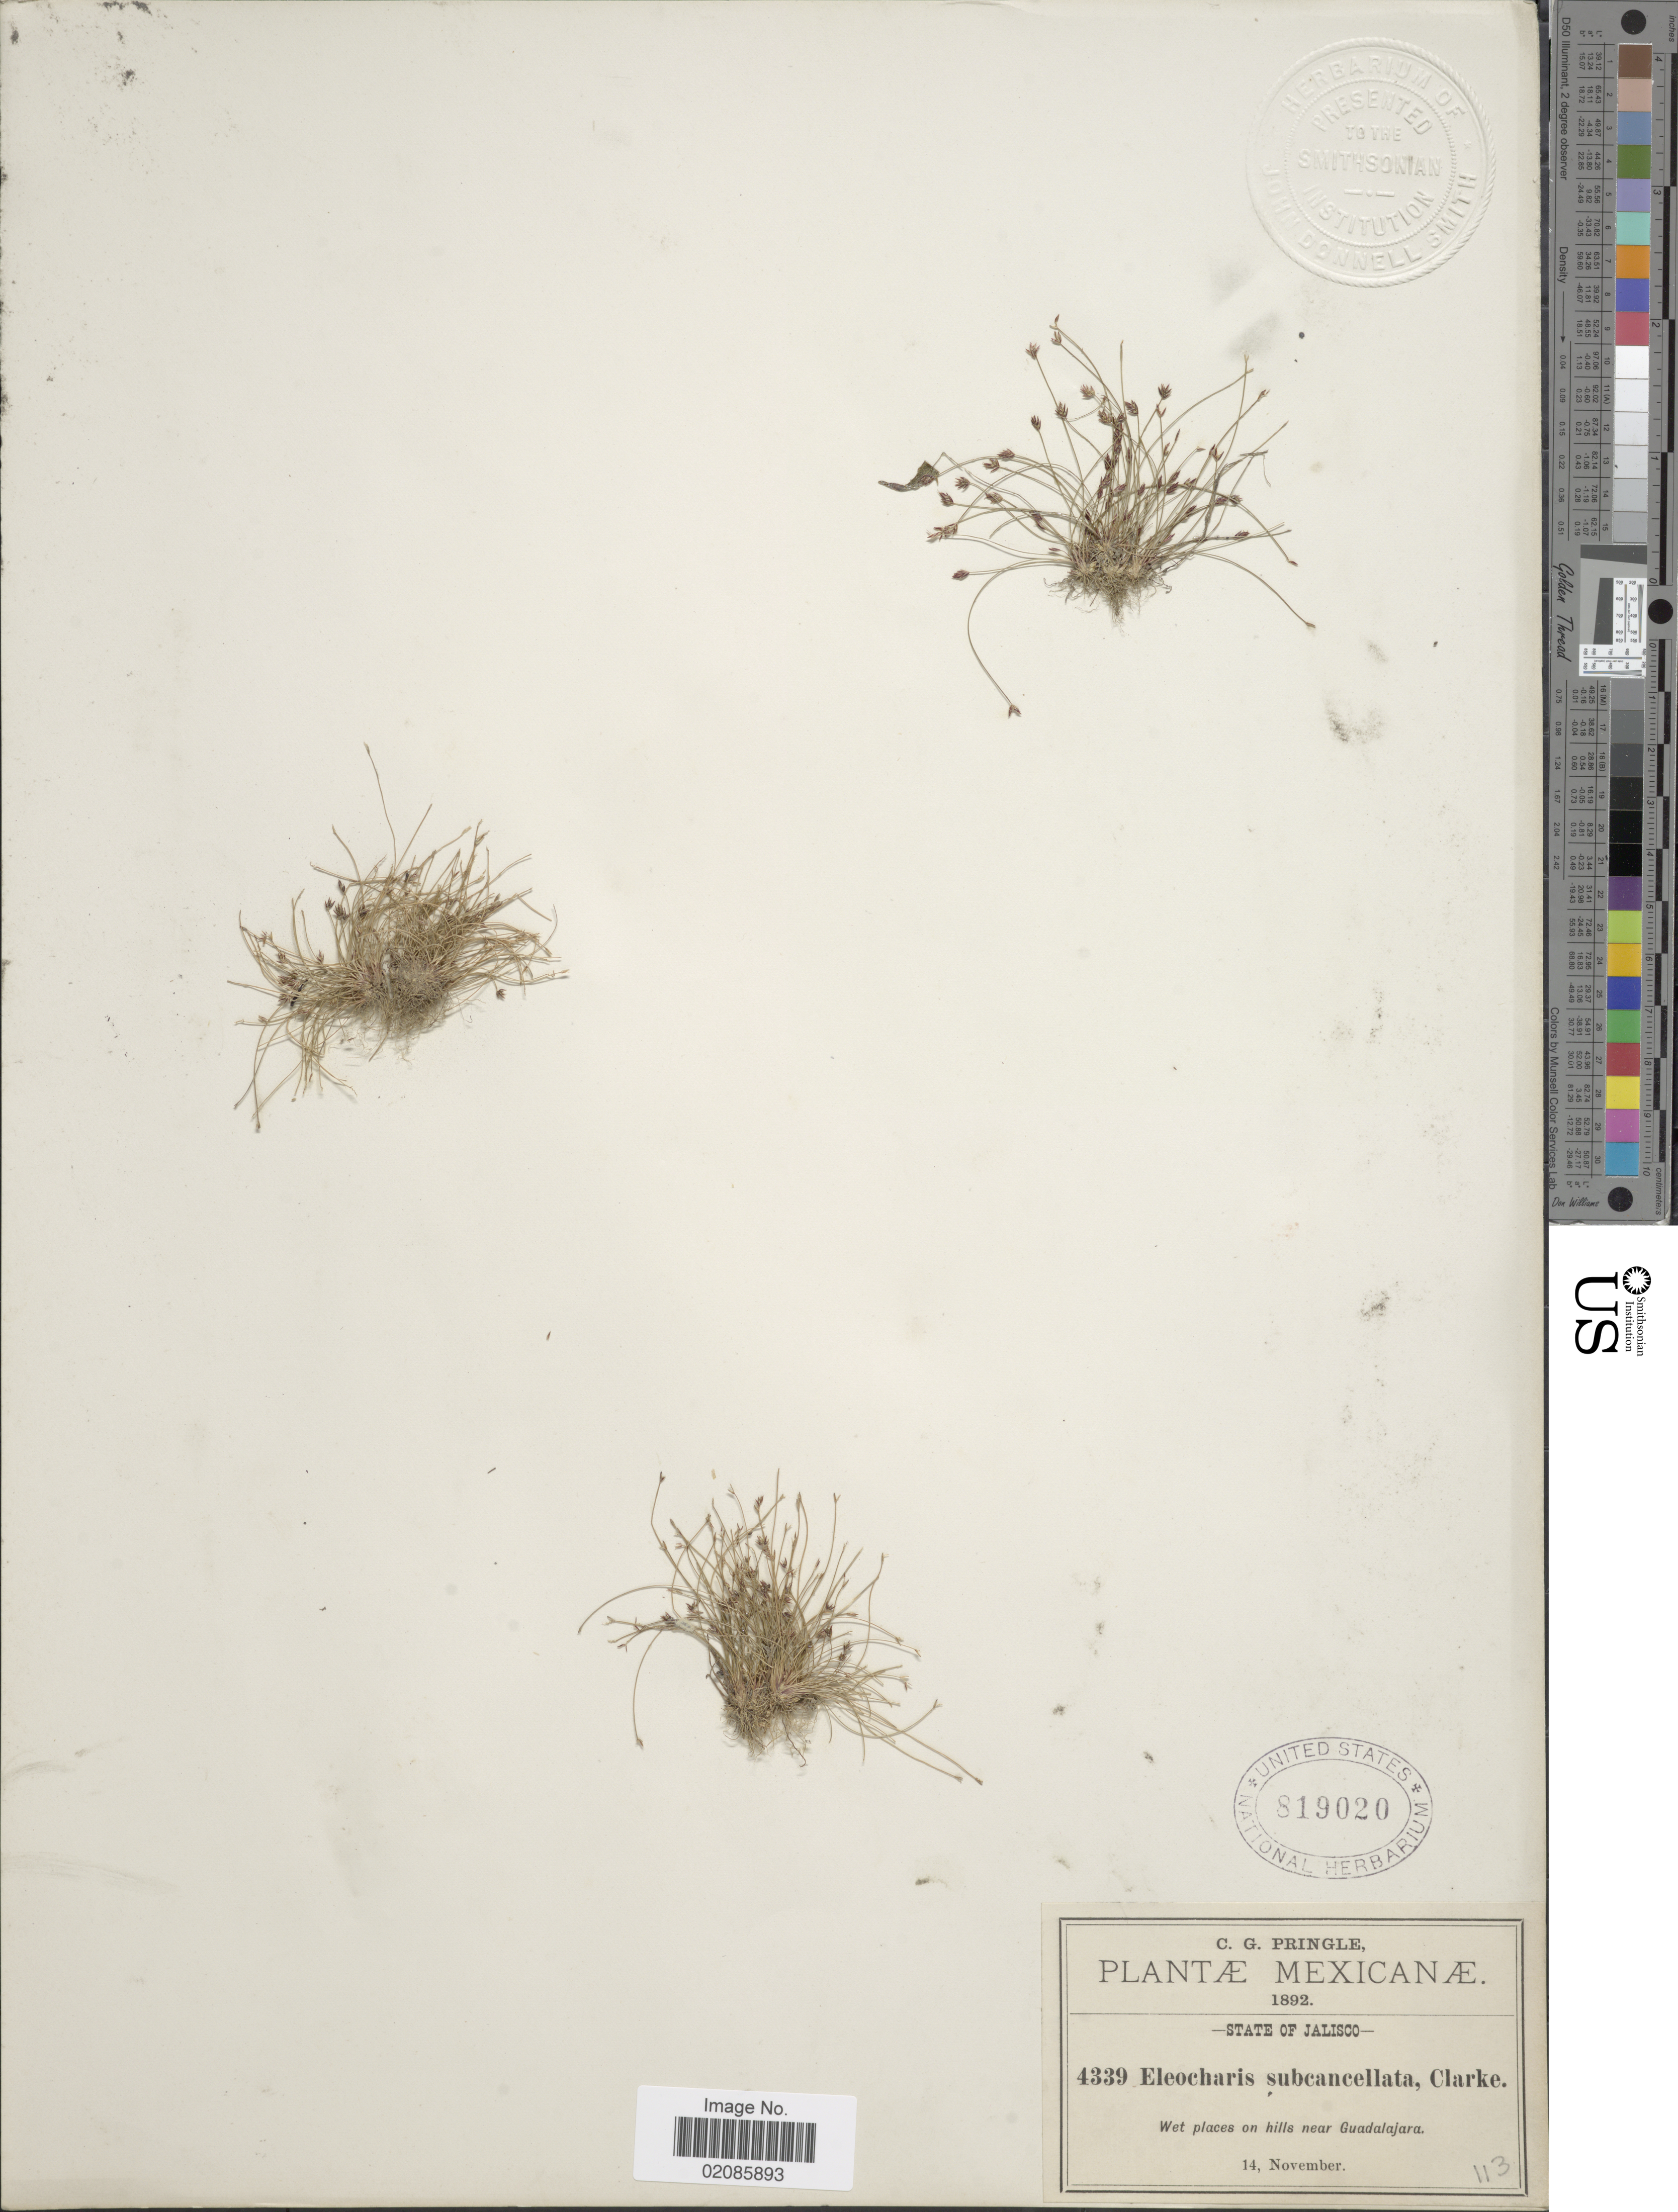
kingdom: Plantae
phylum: Tracheophyta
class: Liliopsida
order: Poales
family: Cyperaceae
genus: Eleocharis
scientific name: Eleocharis subcancellata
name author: C.B. Clarke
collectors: C. G. Pringle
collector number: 4339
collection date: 1892-11-14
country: Mexico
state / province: Jalisco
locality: State of Jalisco. Wet places on hills near Guadalajara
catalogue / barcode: US 819020